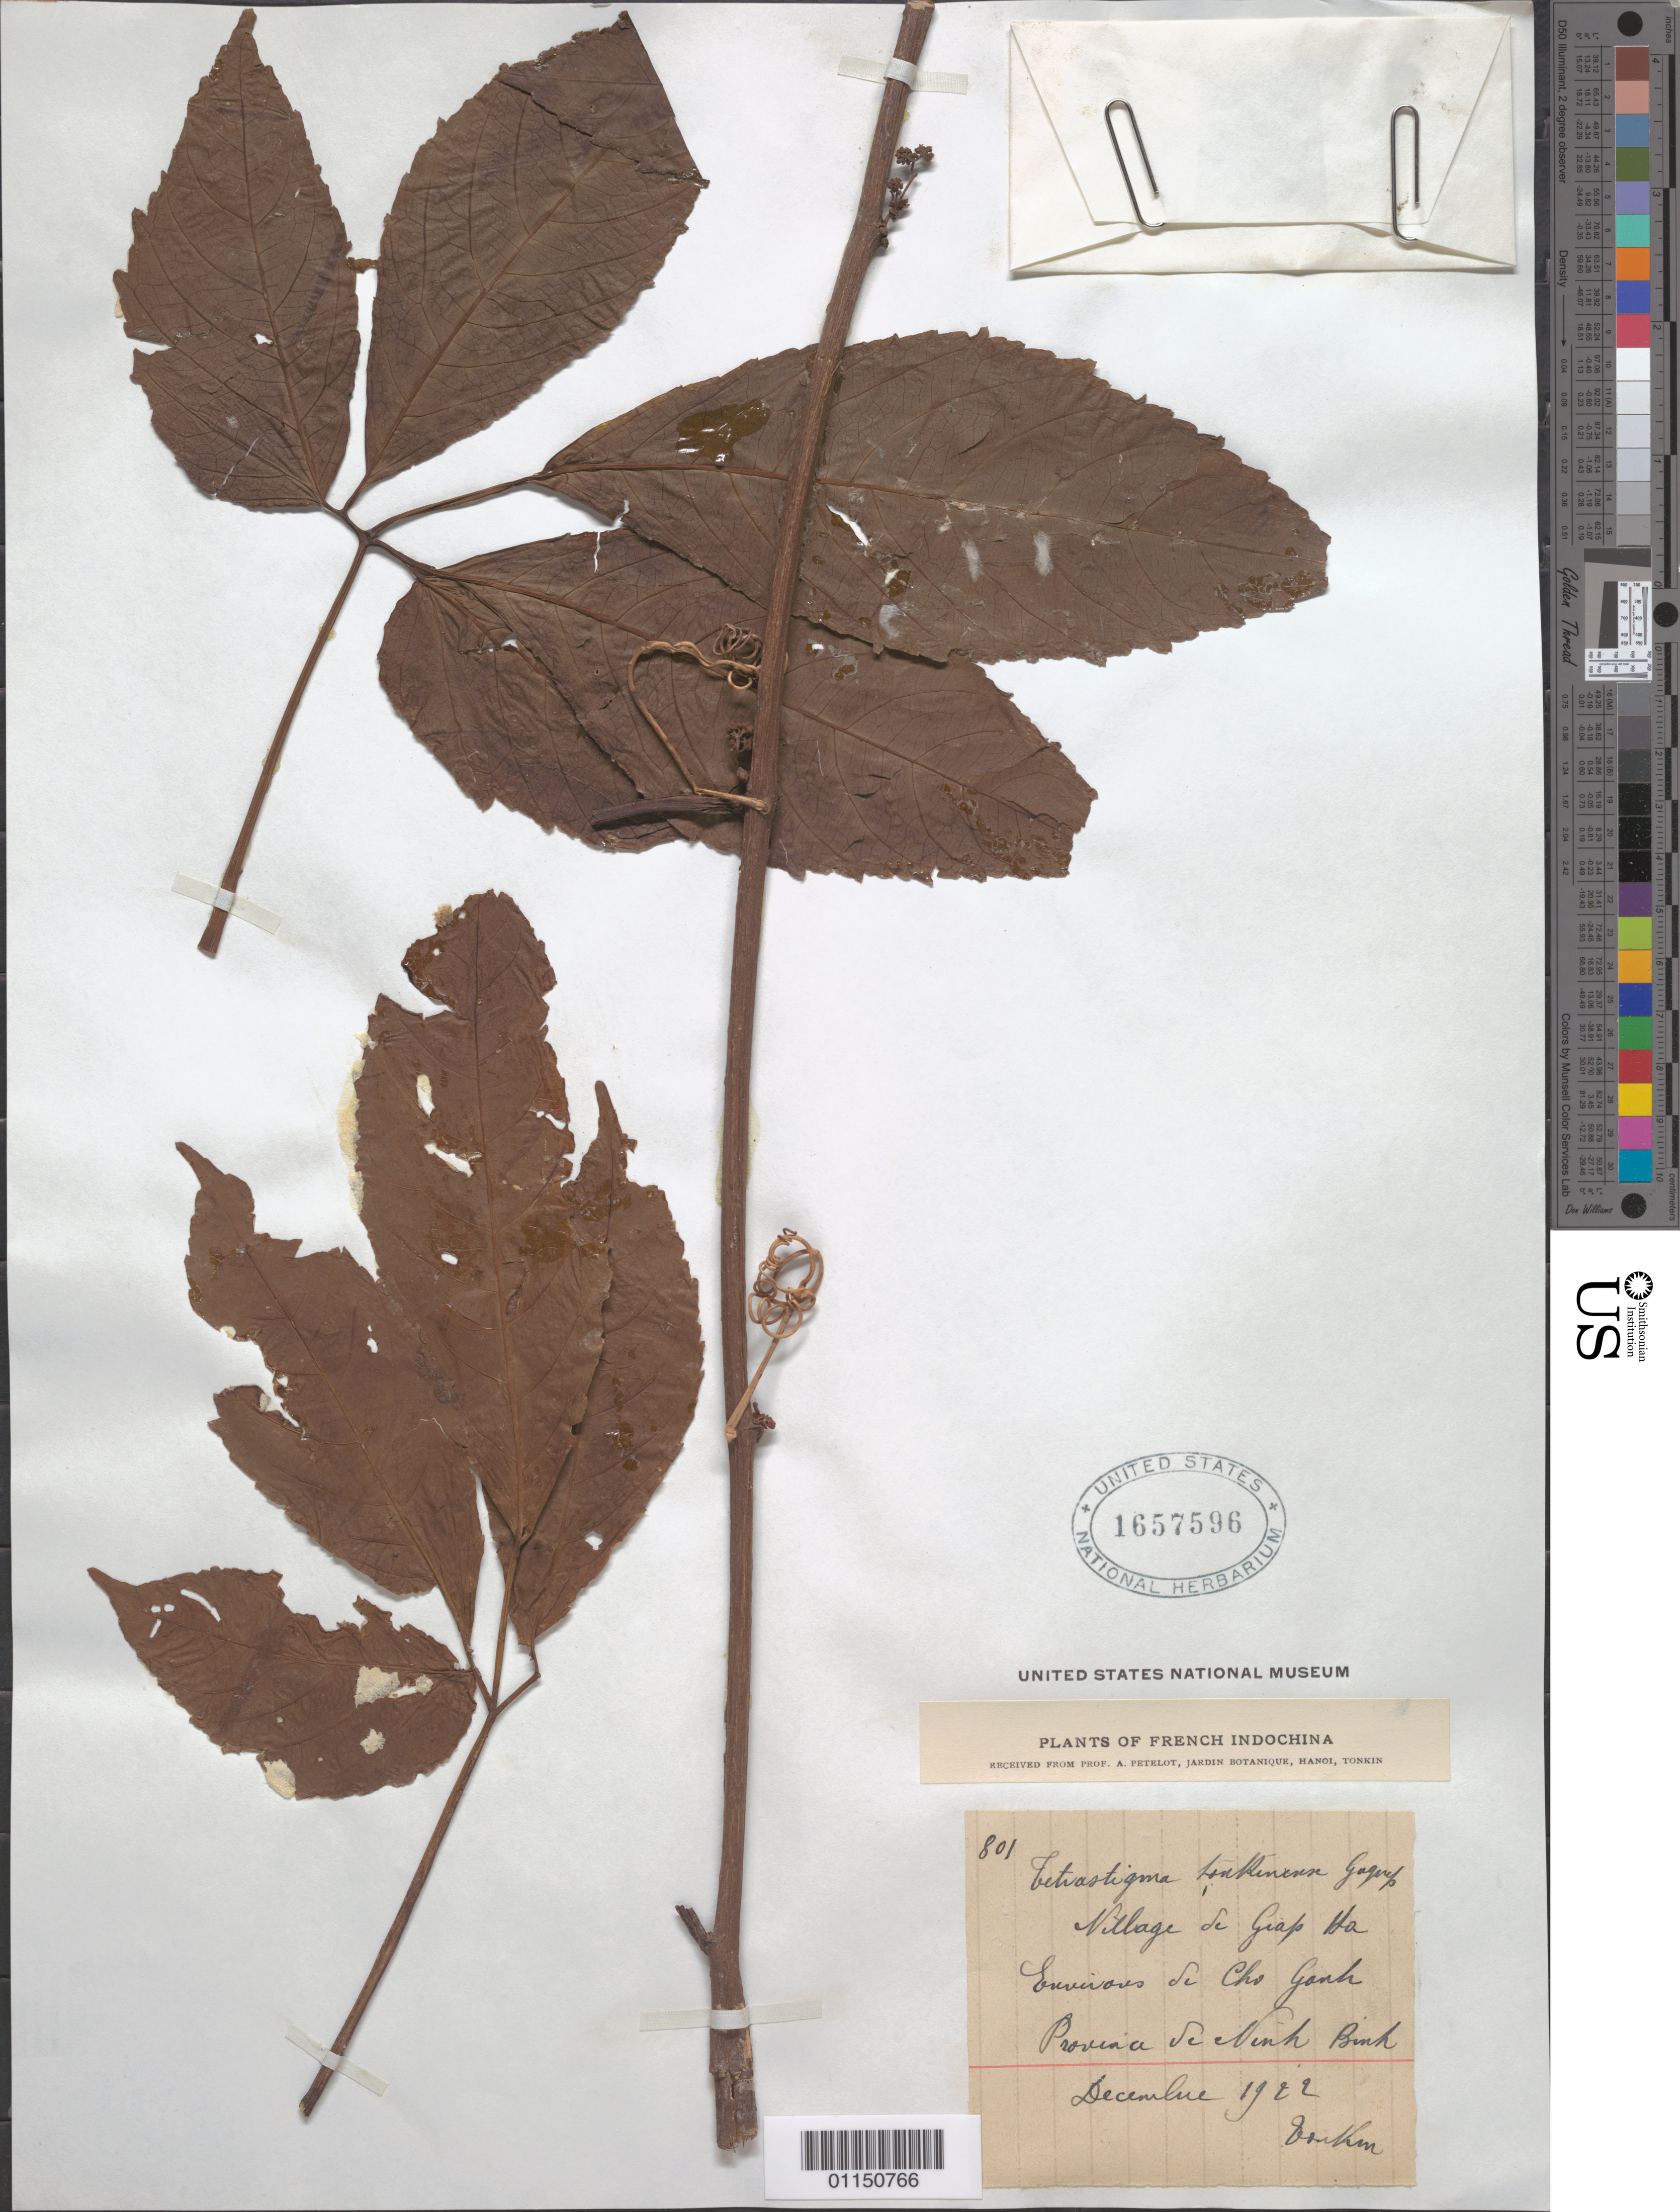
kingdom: Plantae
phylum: Tracheophyta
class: Magnoliopsida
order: Vitales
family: Vitaceae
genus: Tetrastigma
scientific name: Tetrastigma tonkinense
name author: Gagnep.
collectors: A. Petelot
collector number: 801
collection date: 1922-12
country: Vietnam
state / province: Ninh Binh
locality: Tonkin.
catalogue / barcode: US 1657596